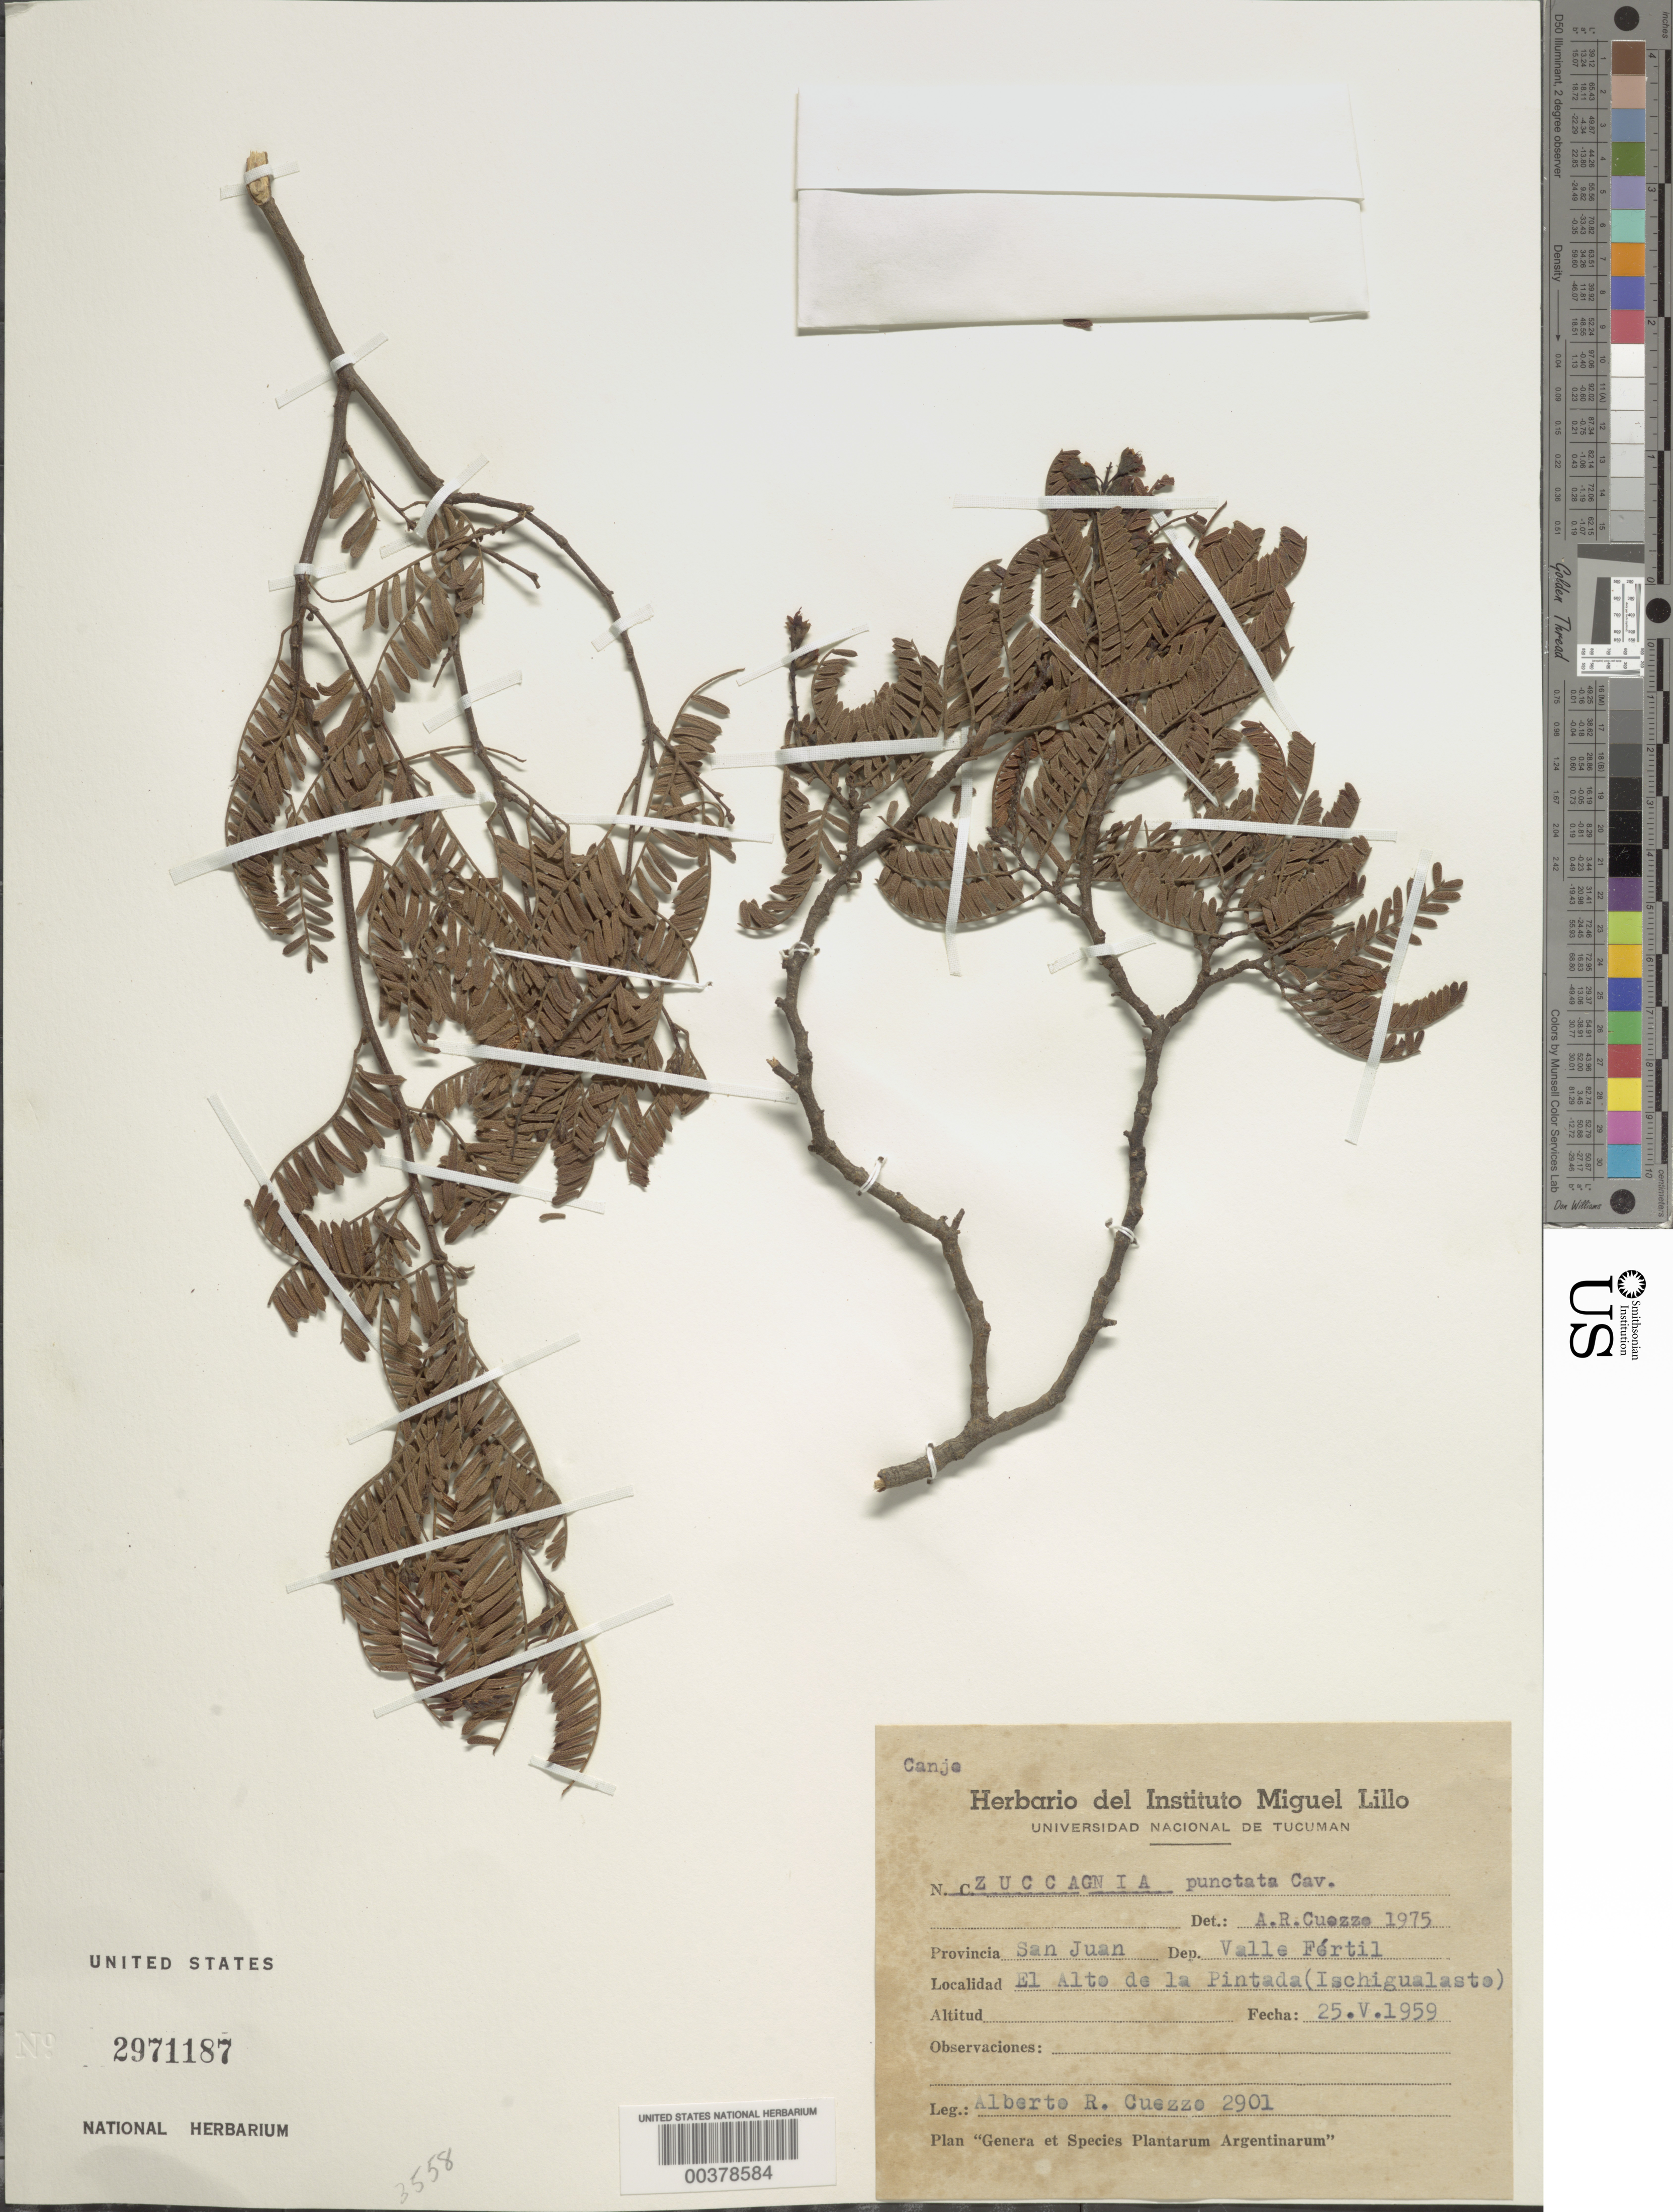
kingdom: Plantae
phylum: Tracheophyta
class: Magnoliopsida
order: Fabales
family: Fabaceae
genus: Zuccagnia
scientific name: Zuccagnia punctata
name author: Cav.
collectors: A. Cuezzo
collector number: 2901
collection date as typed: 25 May 1959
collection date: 1959-05-25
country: Argentina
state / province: San Juan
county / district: Valle Fértil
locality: El alto de la Pintada (Ischigualasto)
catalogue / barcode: US 2971187